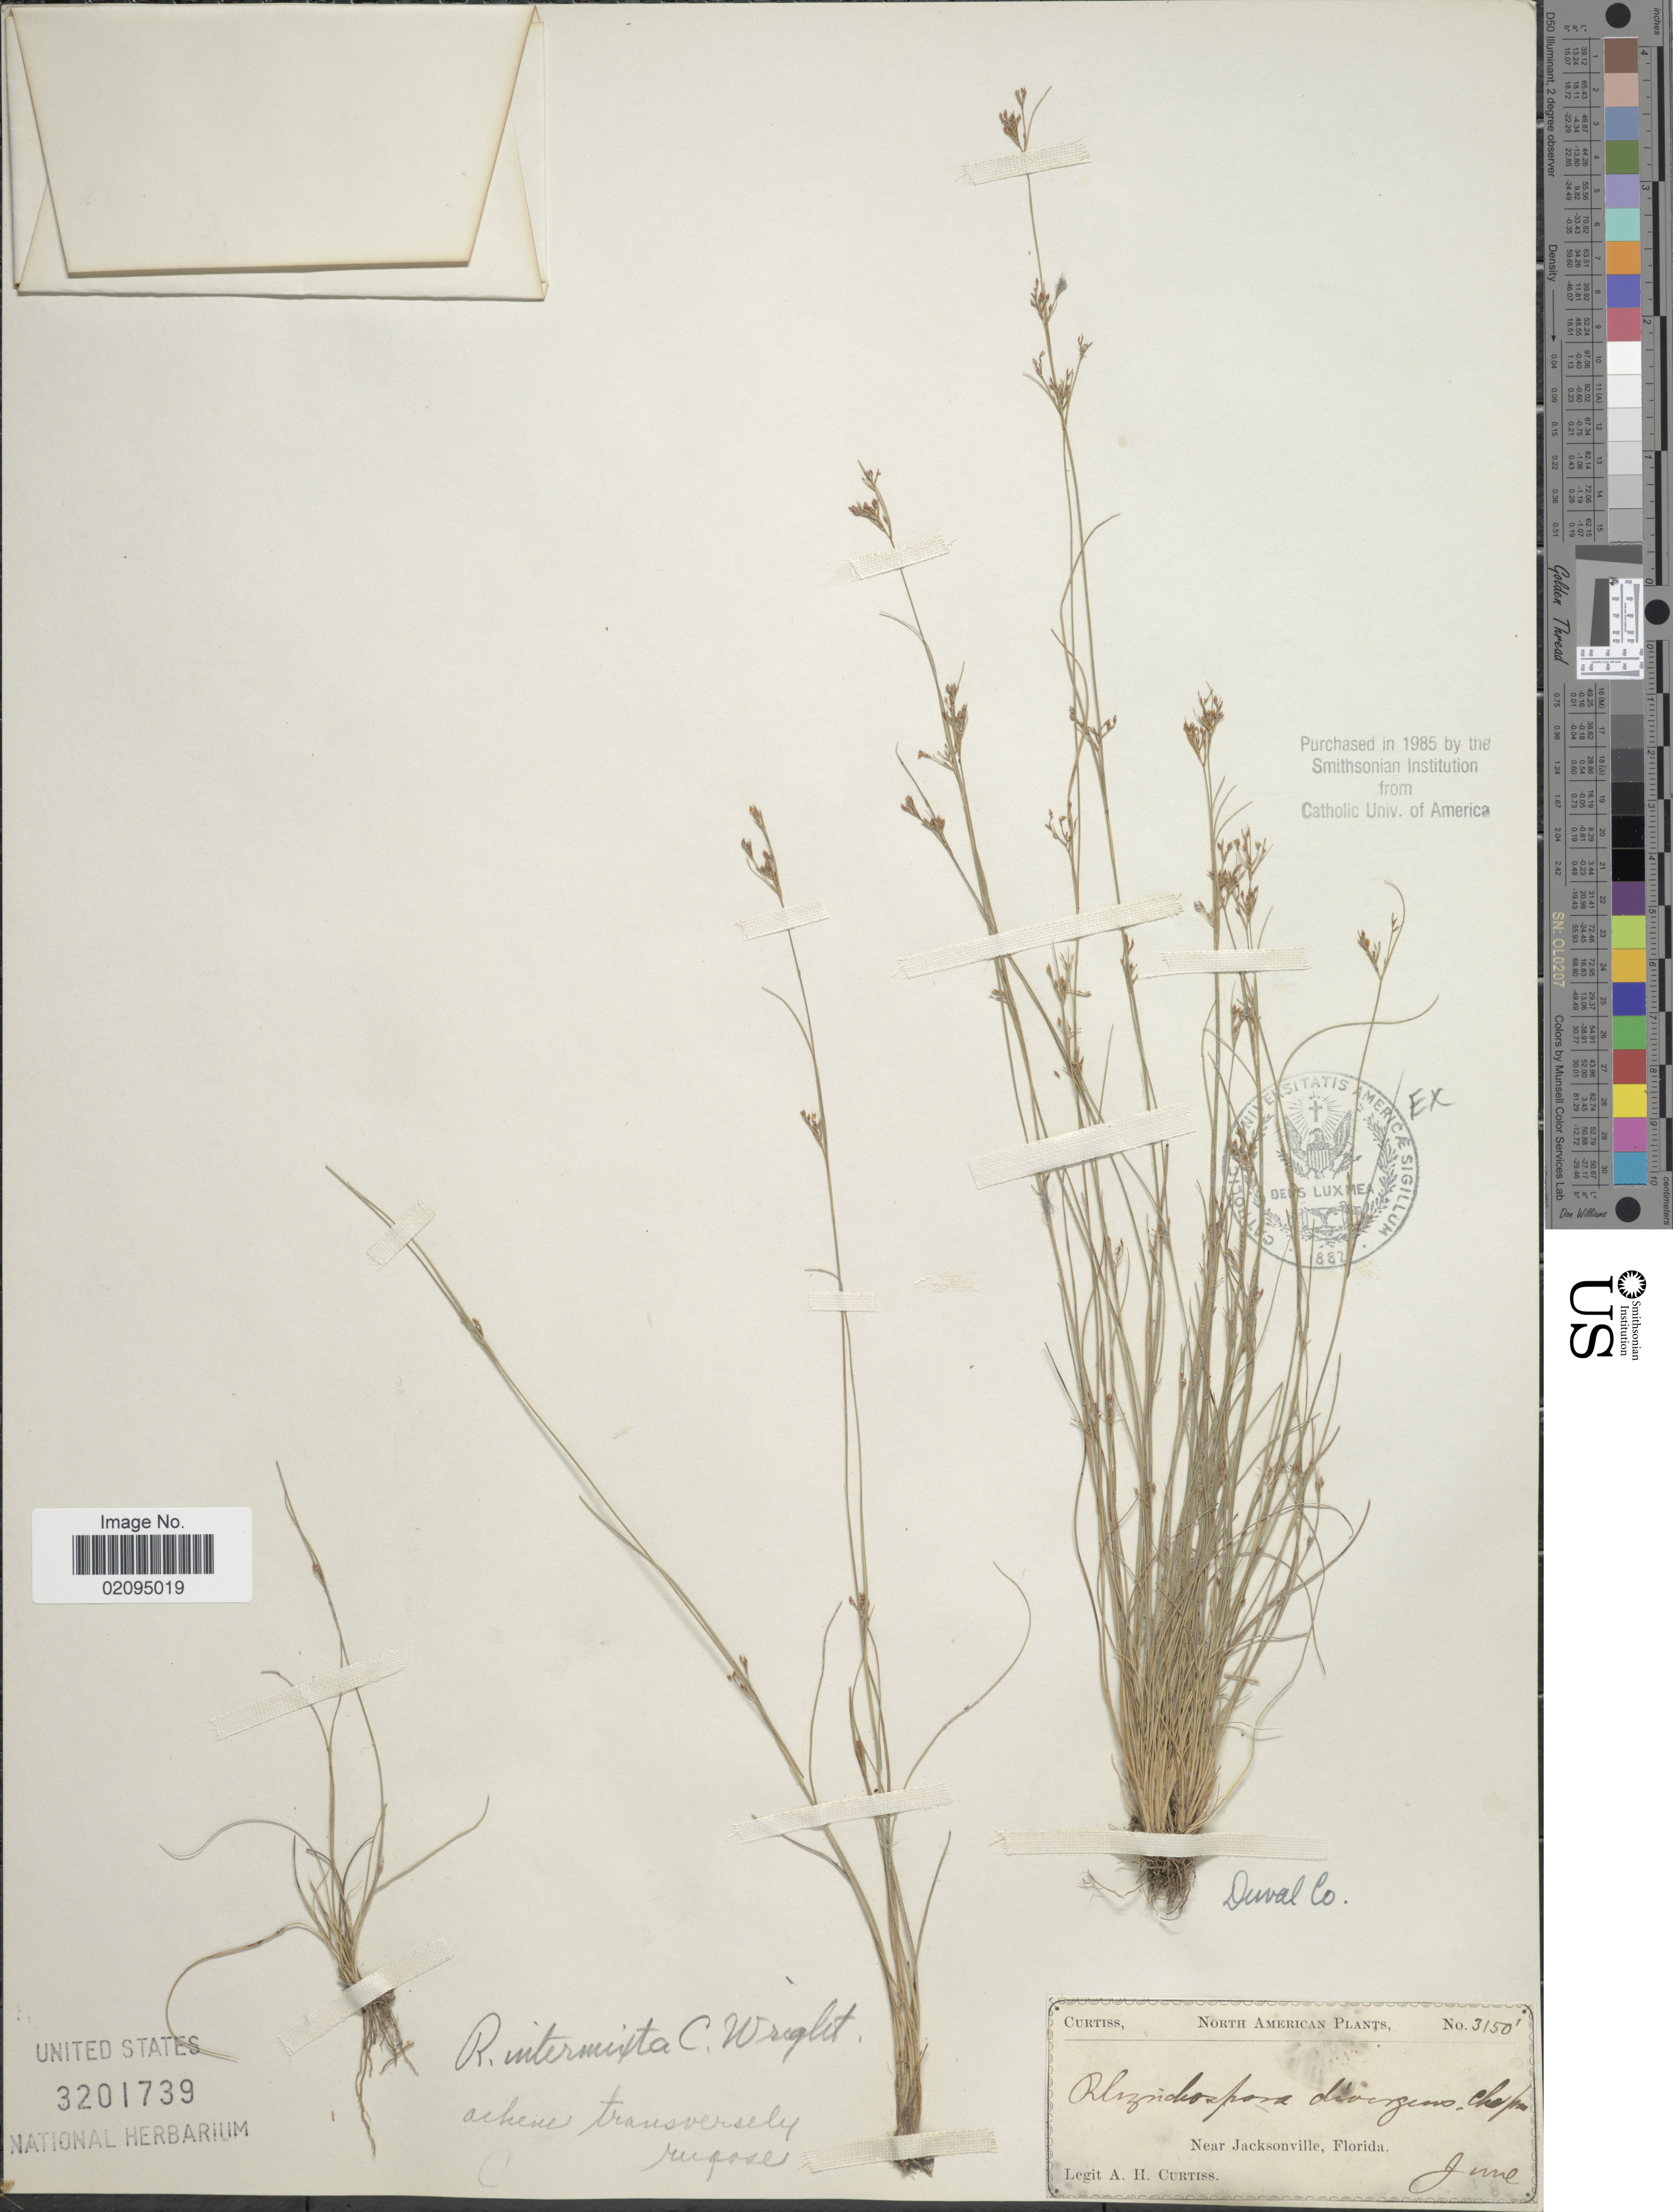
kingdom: Plantae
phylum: Tracheophyta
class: Liliopsida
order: Poales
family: Cyperaceae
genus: Rhynchospora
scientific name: Rhynchospora intermixta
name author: C. Wright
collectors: A. H. Curtiss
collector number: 2150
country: United States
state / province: Florida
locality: Near Jacksonville, Duval Co.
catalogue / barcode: US 3201739